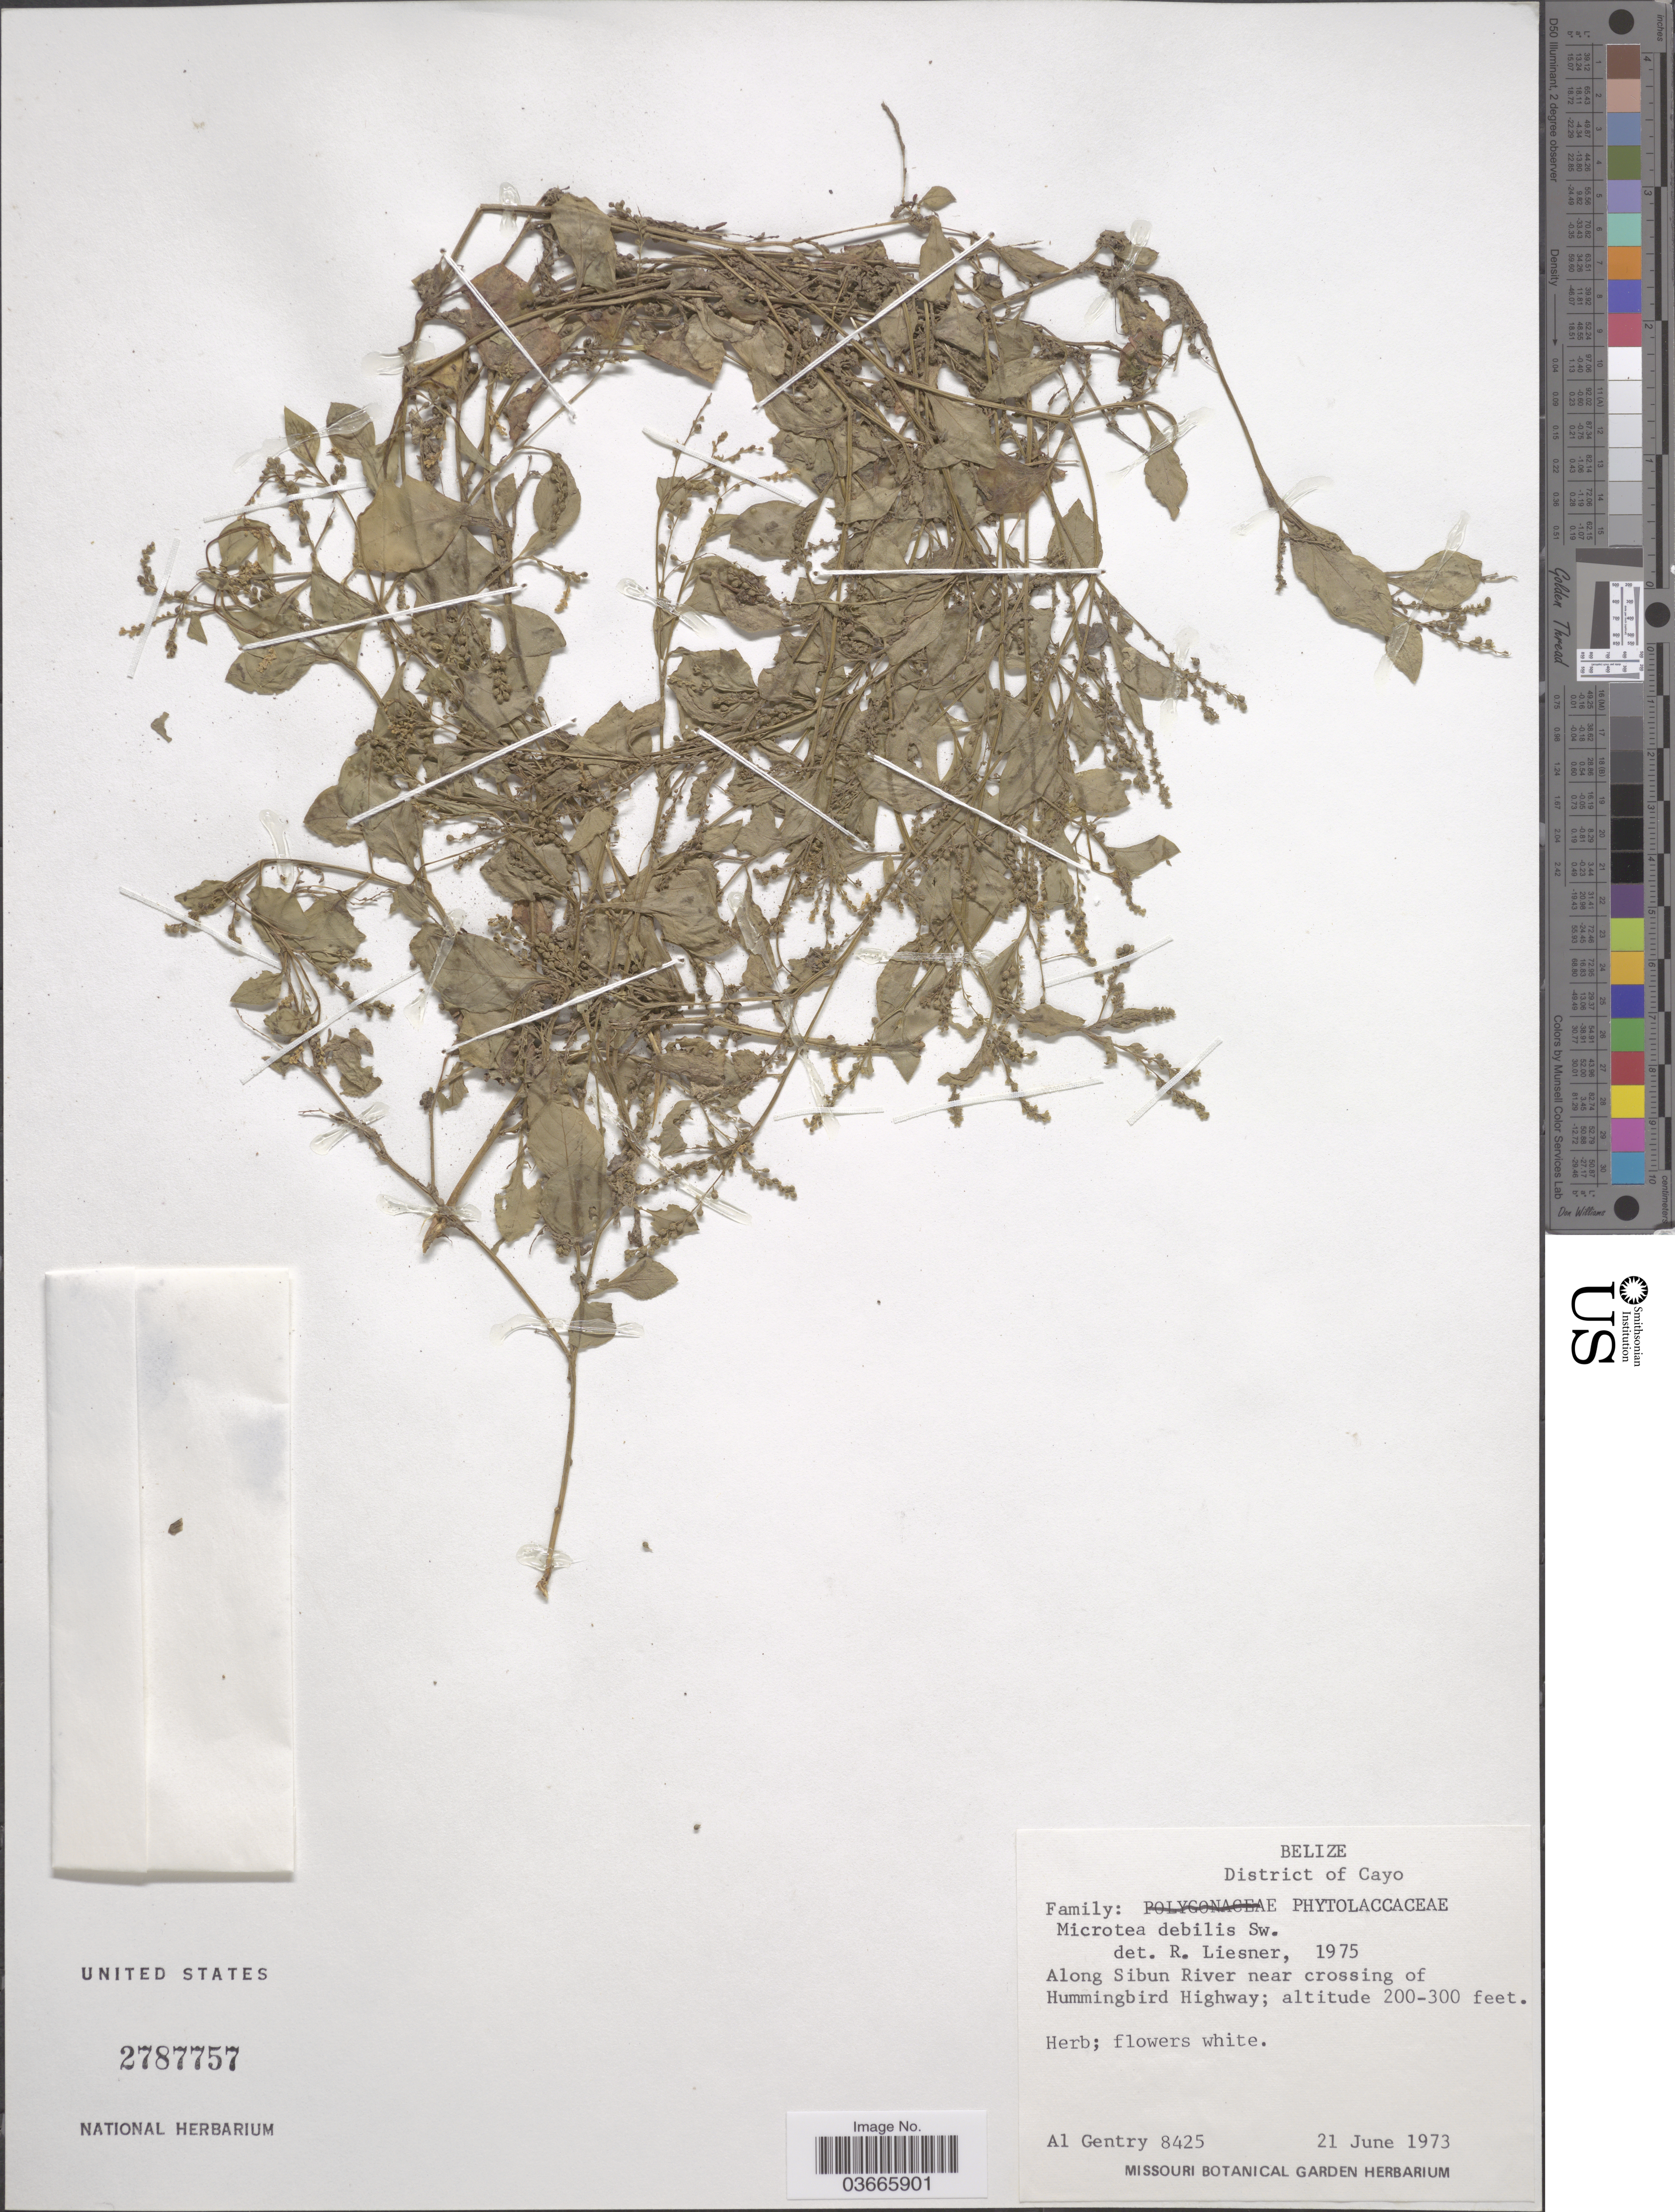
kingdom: Plantae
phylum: Tracheophyta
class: Magnoliopsida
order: Caryophyllales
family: Microteaceae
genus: Microtea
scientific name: Microtea debilis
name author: Sw.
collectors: A. H. Gentry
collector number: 8425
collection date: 1973-06-21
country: Belize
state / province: Cayo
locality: District of Cayo. Along Sibun River near crossing of Hummingbird Highway.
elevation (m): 61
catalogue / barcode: US 2787757